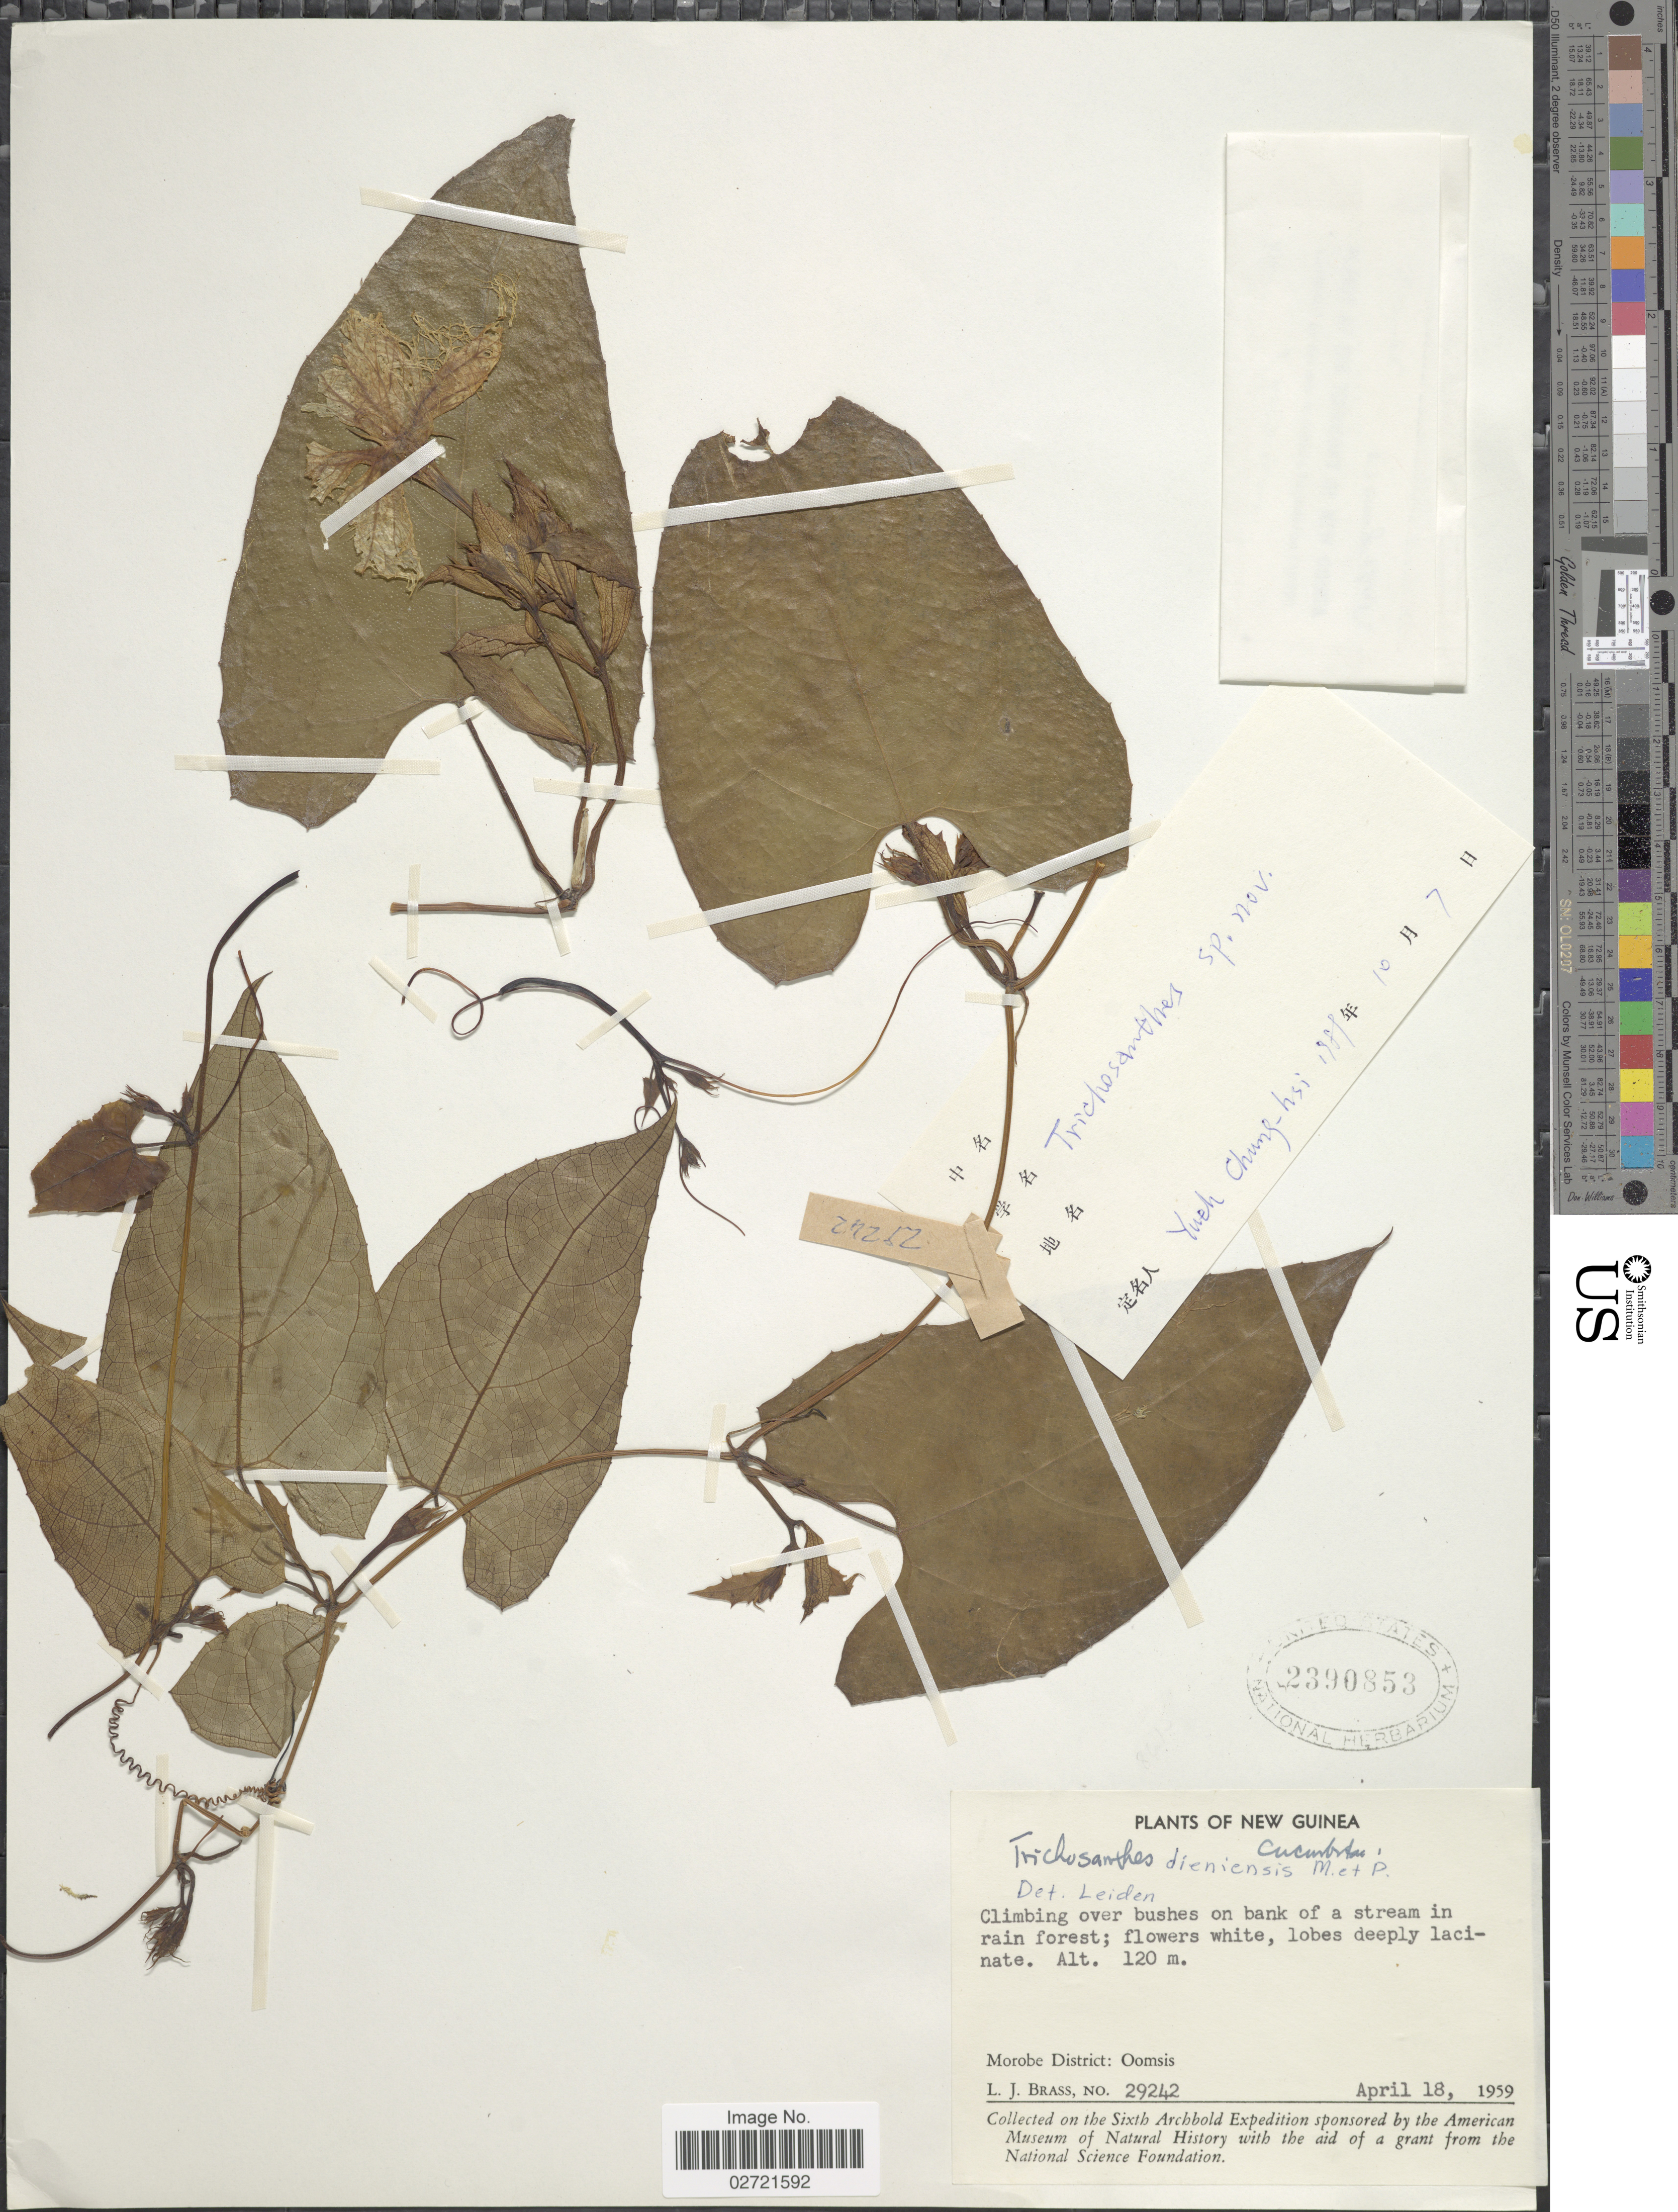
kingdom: Plantae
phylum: Tracheophyta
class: Magnoliopsida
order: Cucurbitales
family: Cucurbitaceae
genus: Trichosanthes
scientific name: Trichosanthes sp.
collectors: L. J. Brass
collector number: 29242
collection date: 1959-04-18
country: Papua New Guinea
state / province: Morobe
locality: Morobe District: Oomsis, New Guinea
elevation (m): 120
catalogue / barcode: US 2390853